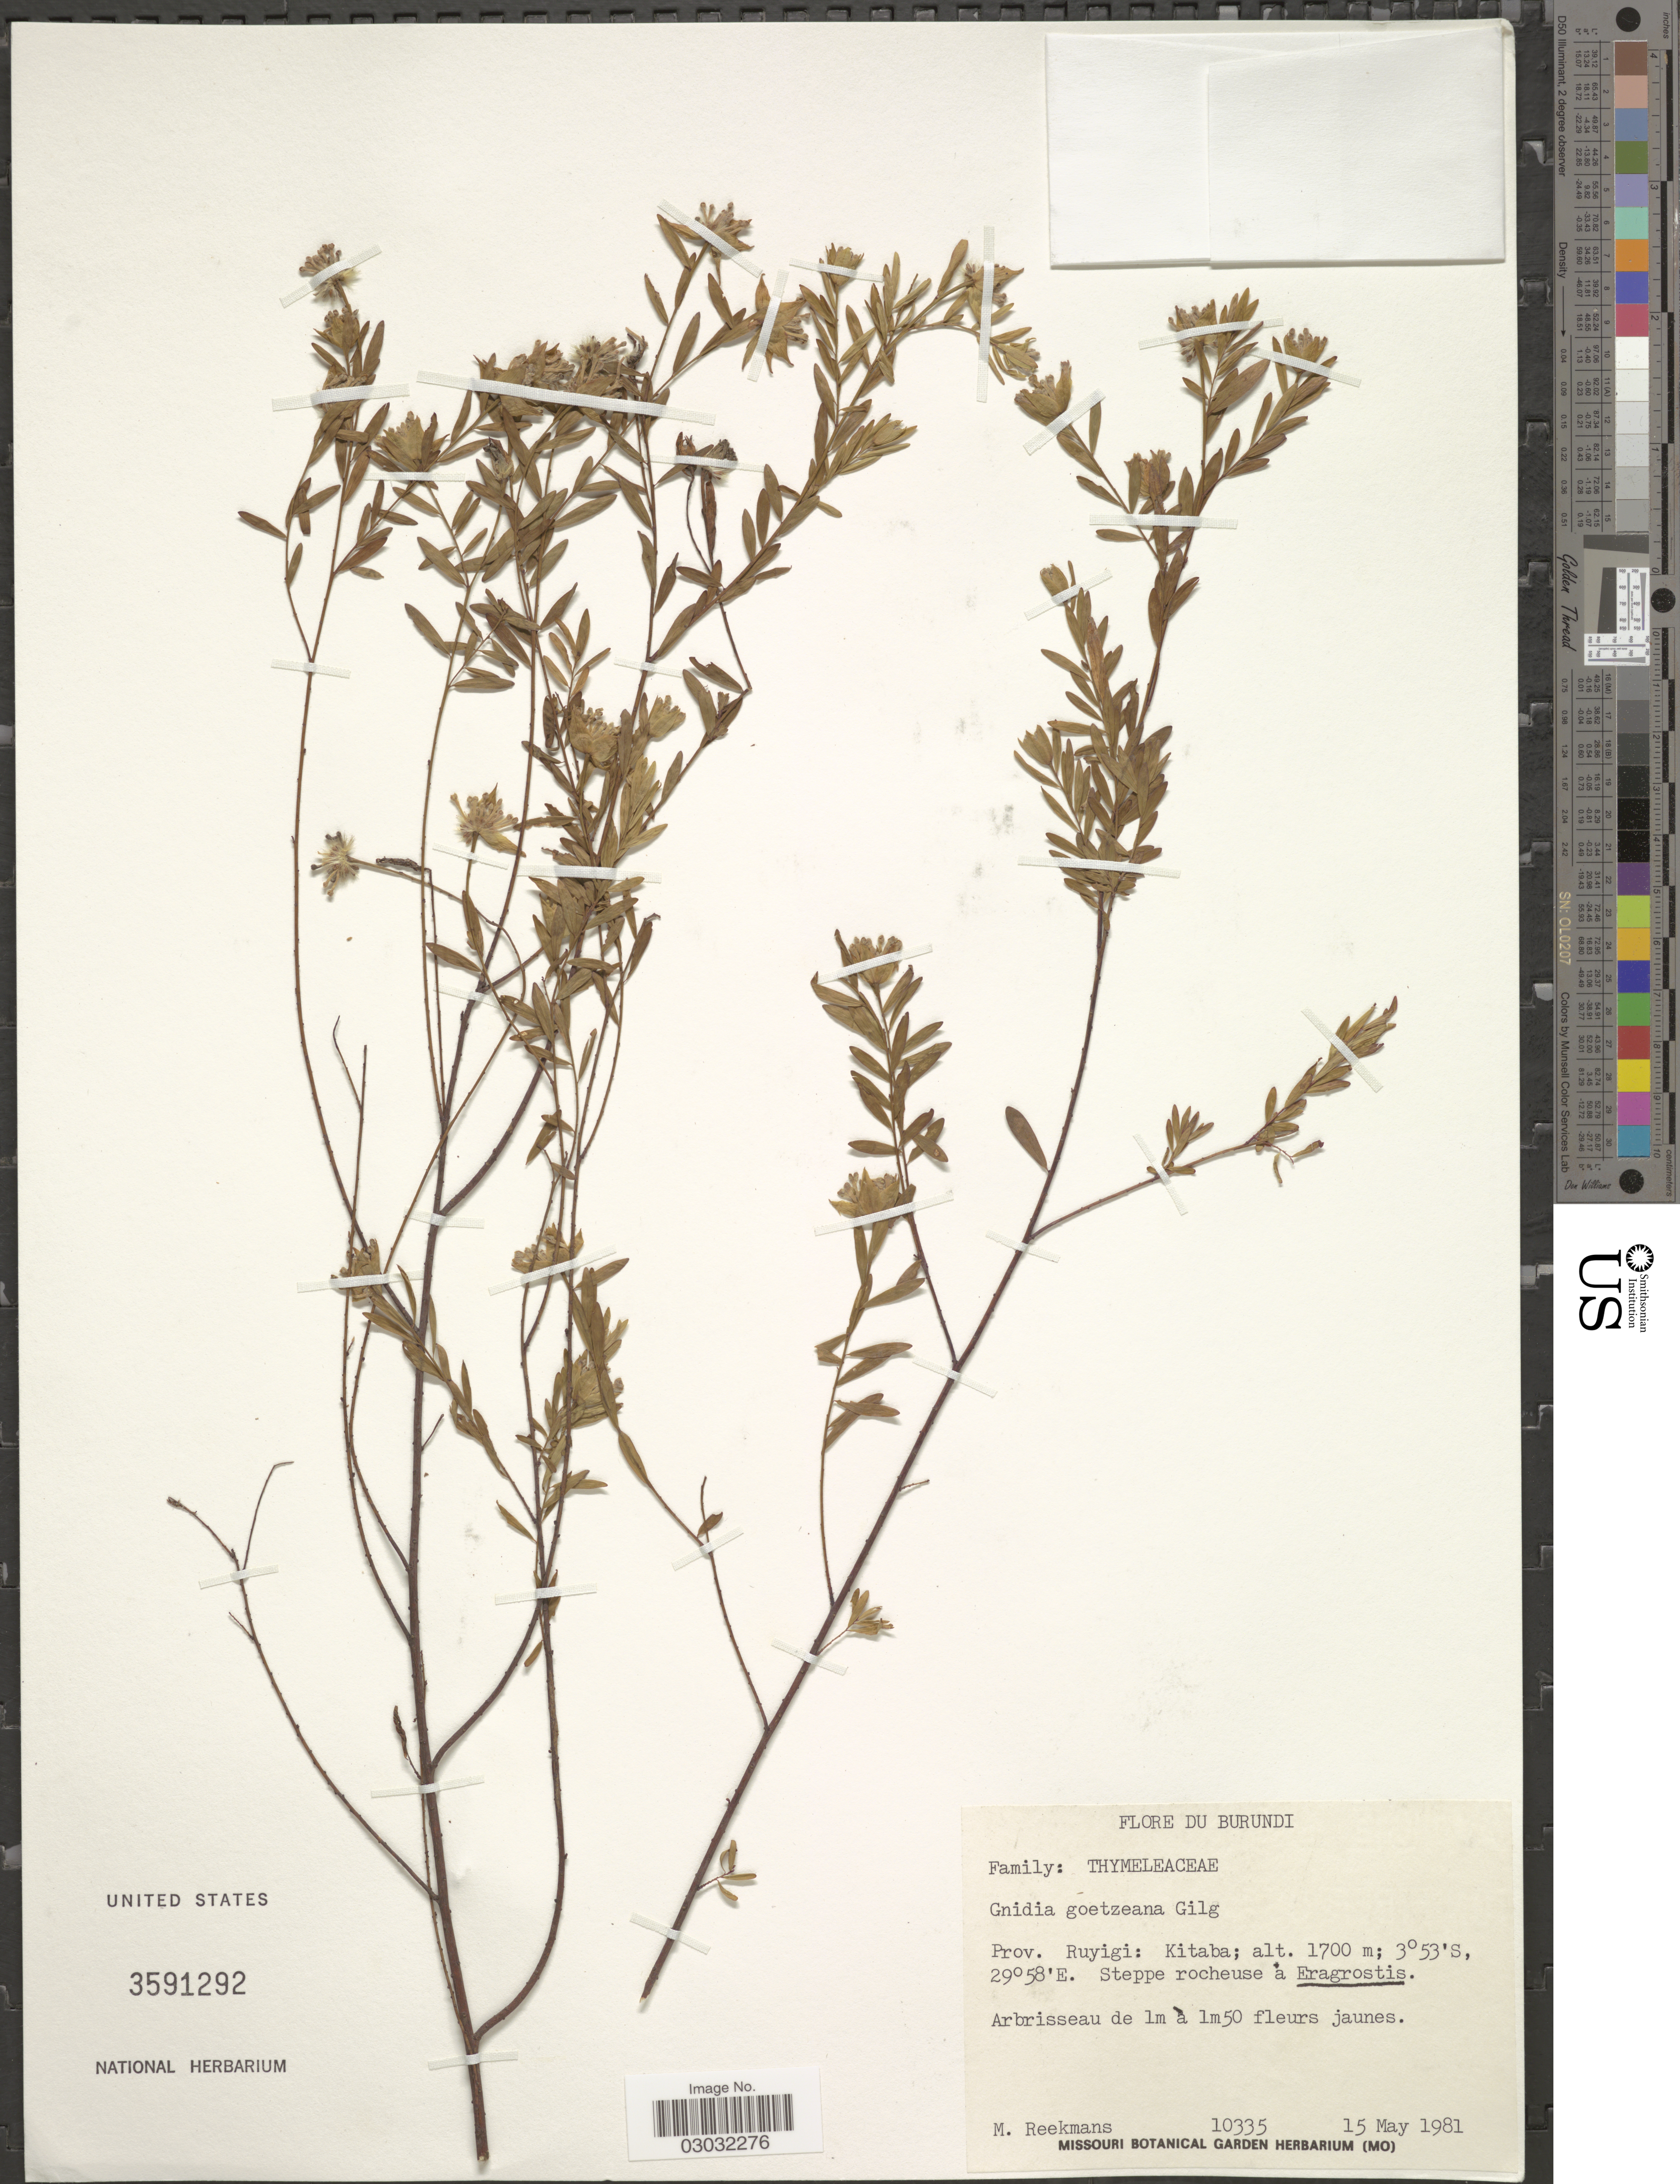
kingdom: Plantae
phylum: Tracheophyta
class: Magnoliopsida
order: Malvales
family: Thymelaeaceae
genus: Lasiosiphon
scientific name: Lasiosiphon goetzeanus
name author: (Gilg) Olaniyan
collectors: M. Reekmans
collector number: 10335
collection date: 1981-05-15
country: Burundi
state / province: Ruyigi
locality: Kitaba.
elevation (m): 1700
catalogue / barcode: US 3591292